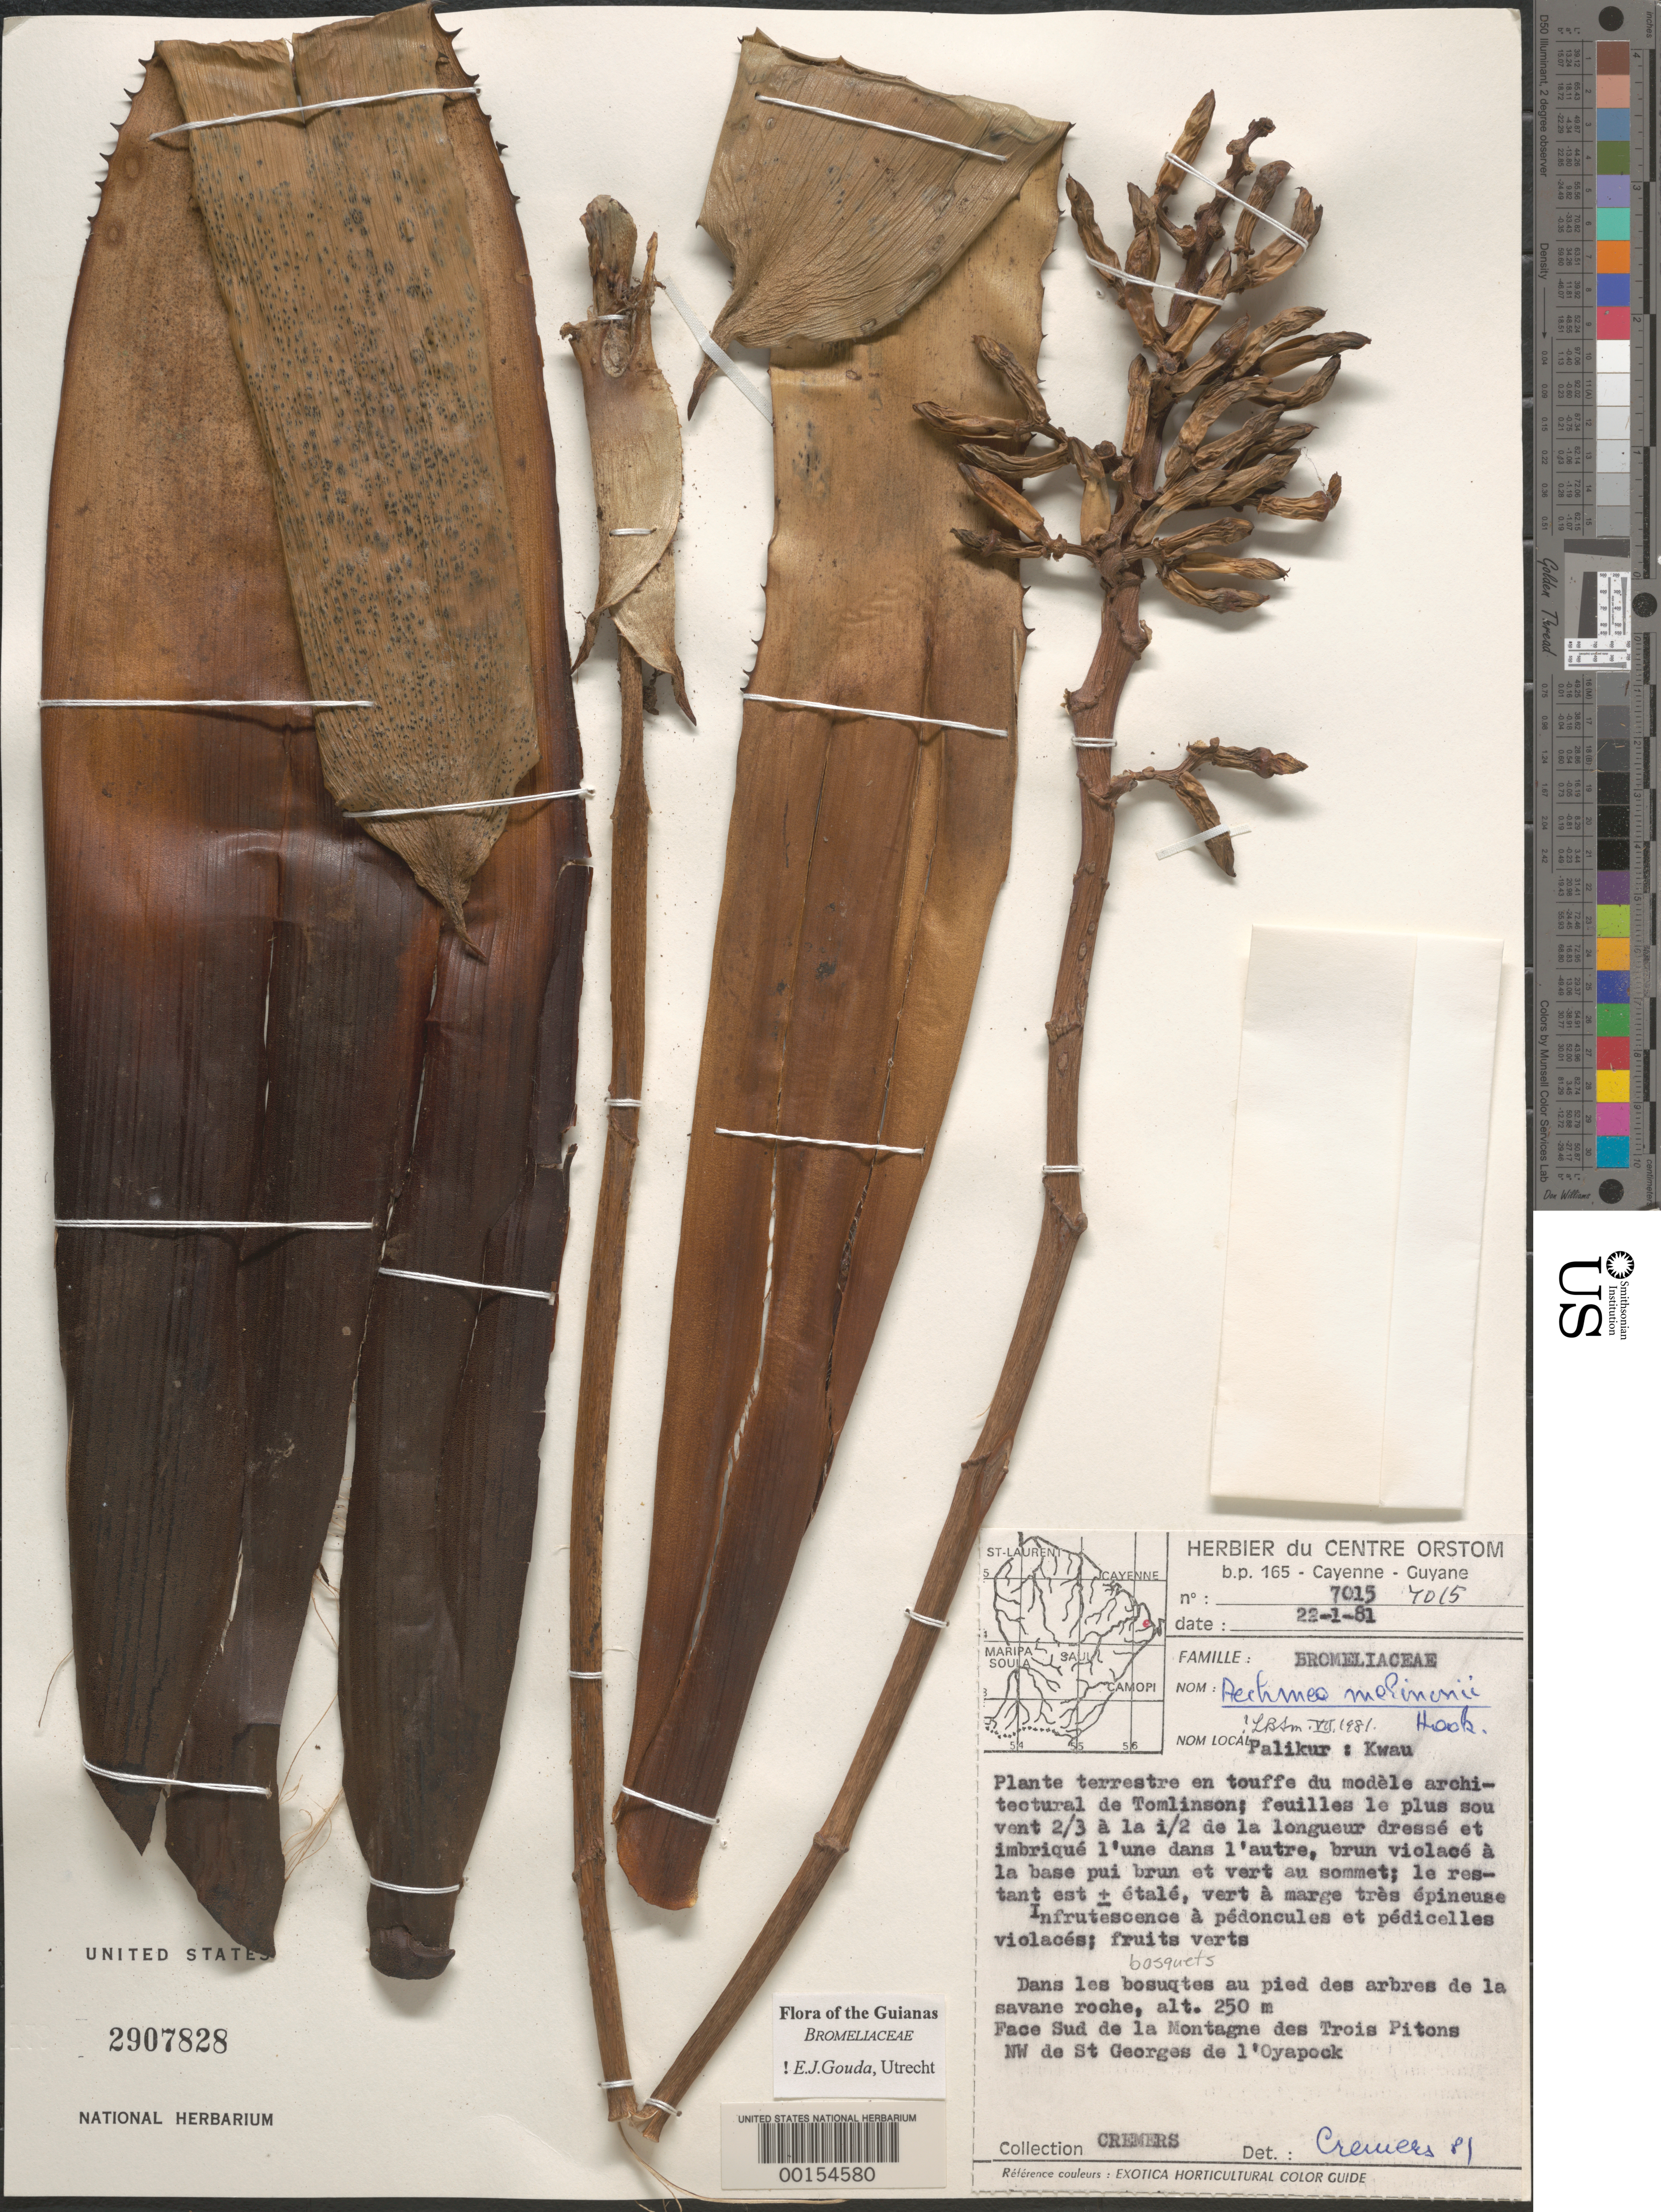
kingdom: Plantae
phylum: Tracheophyta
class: Liliopsida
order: Poales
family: Bromeliaceae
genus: Aechmea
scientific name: Aechmea melinonii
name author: Hook.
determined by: Gouda, E. J.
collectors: G. Cremers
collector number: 7015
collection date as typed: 22-Jan-81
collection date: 1981-01-22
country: French Guiana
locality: Montagne des Trois Pitons, NW de St. Georges de l'Oyapock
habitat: Savane roche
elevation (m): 250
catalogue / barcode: US 2907828